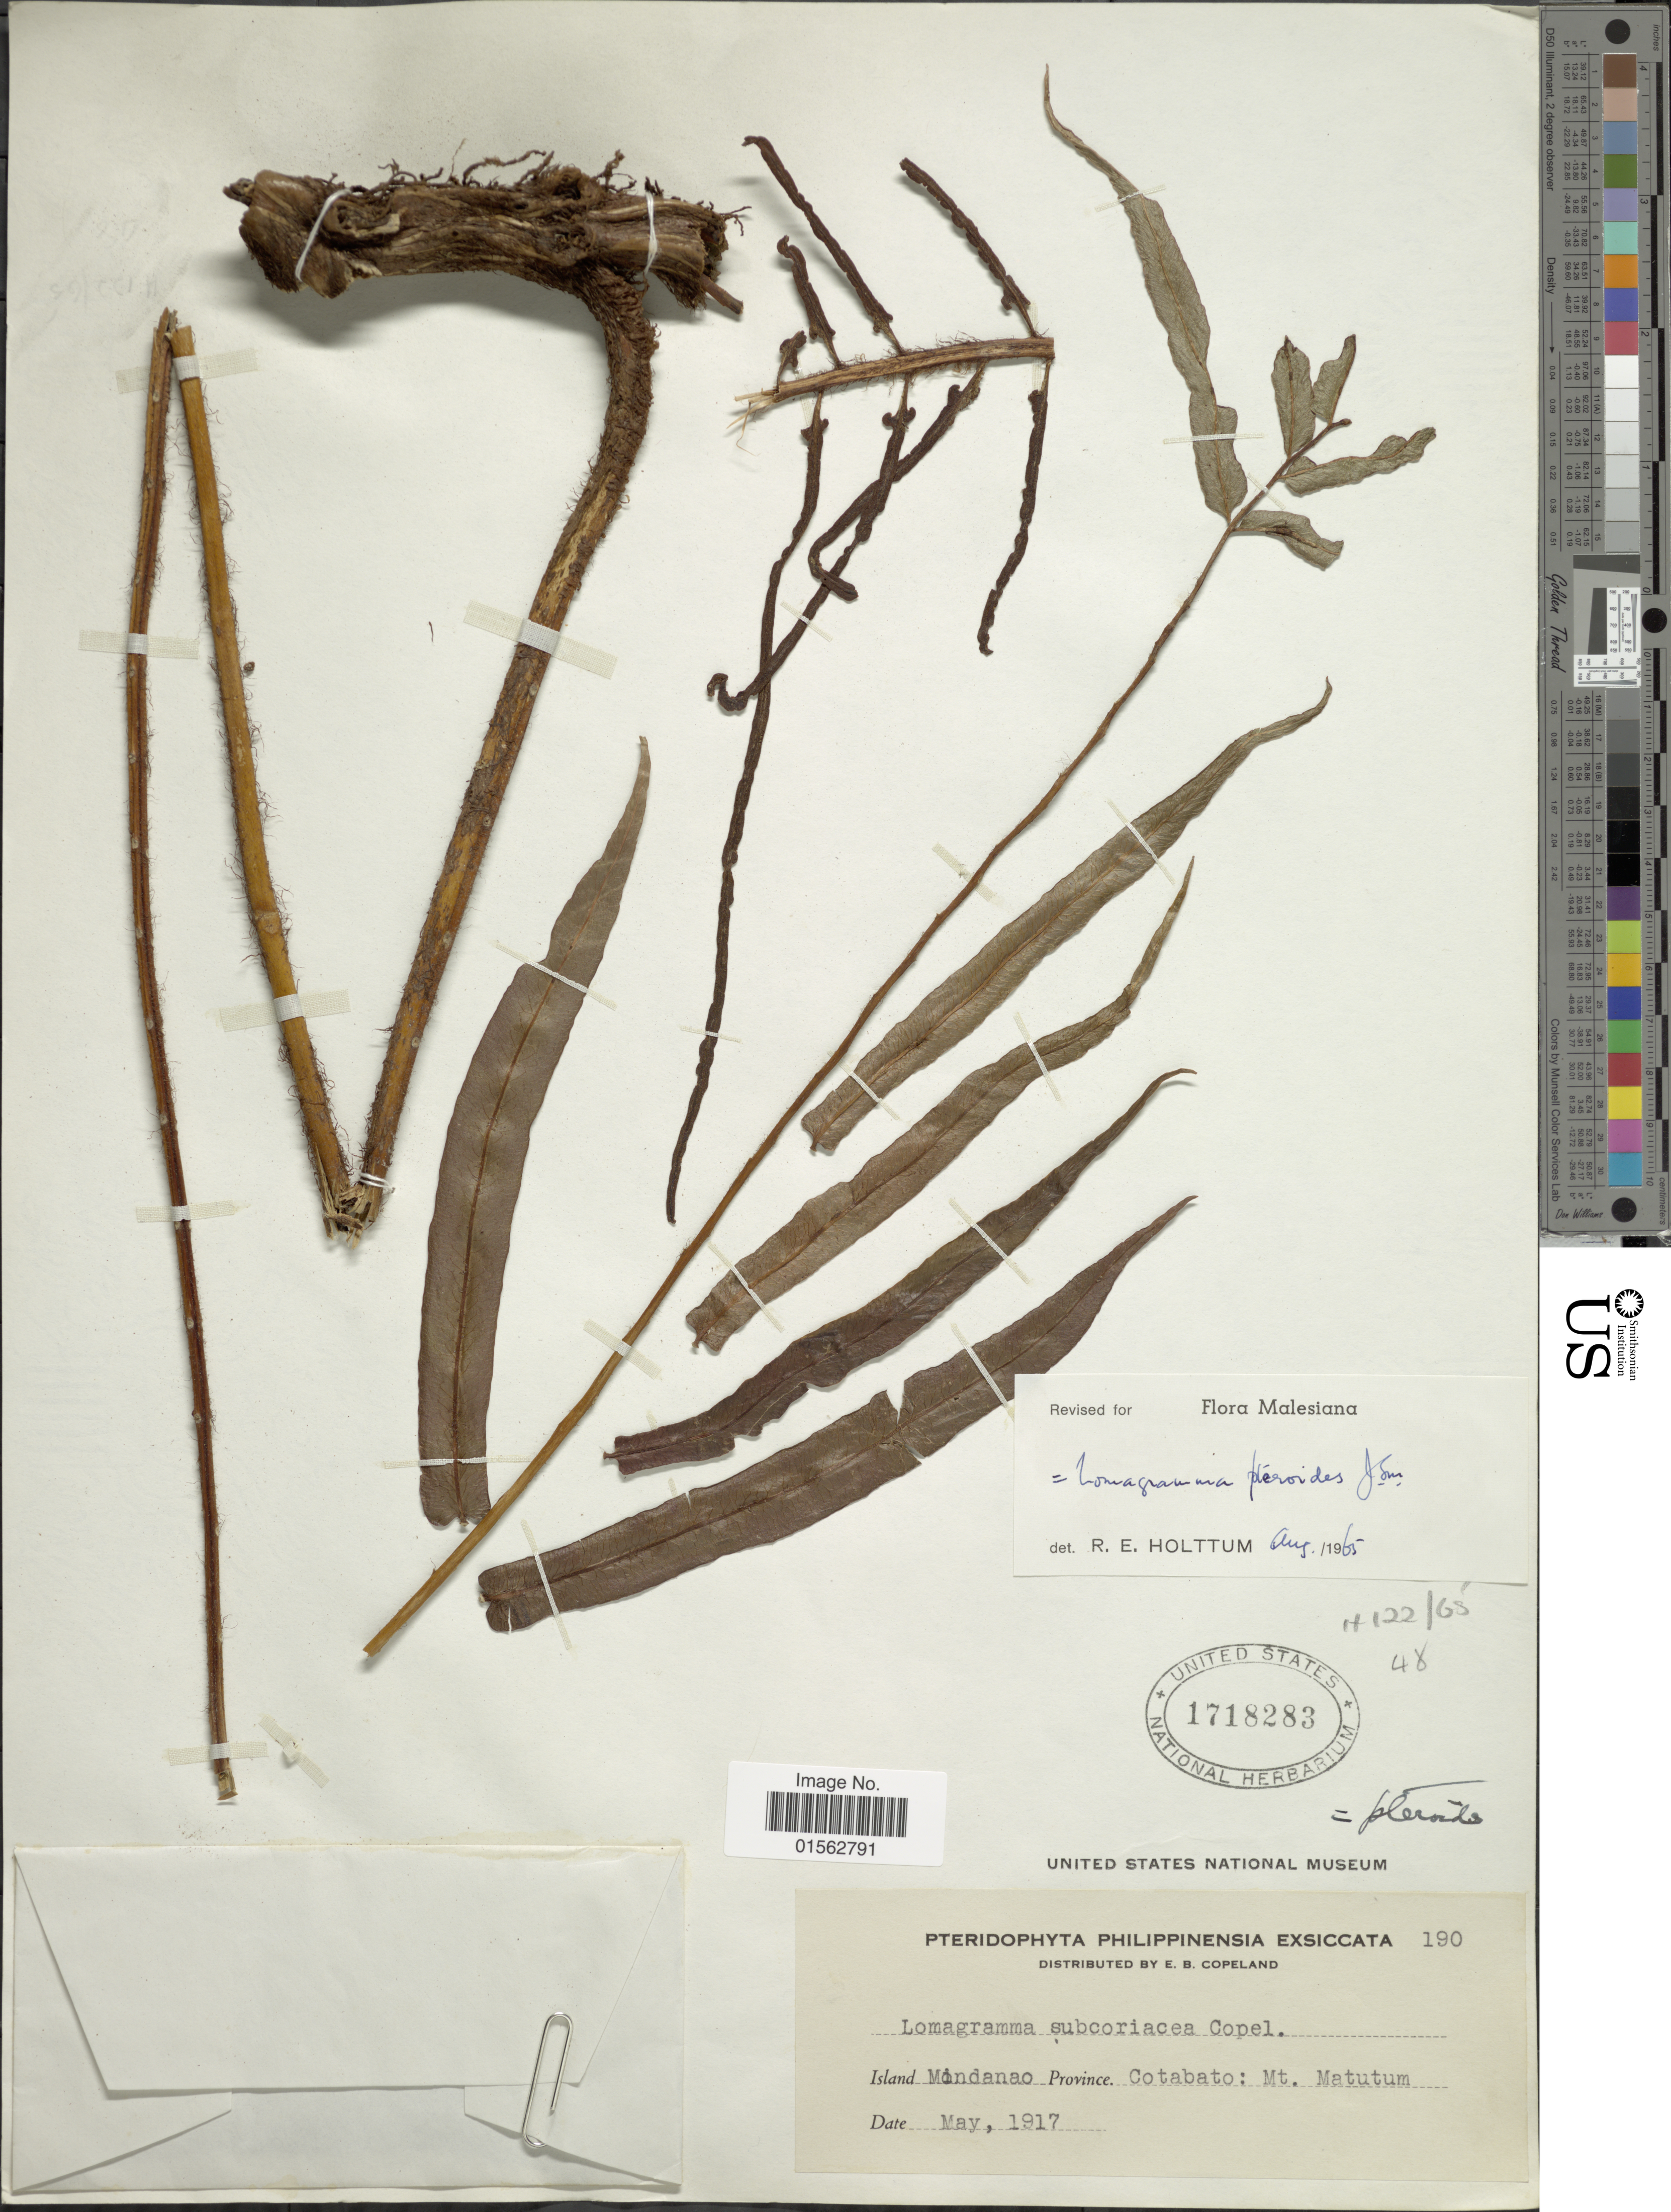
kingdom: Plantae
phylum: Tracheophyta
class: Polypodiopsida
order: Polypodiales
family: Dryopteridaceae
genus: Lomagramma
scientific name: Lomagramma pteroides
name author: J. Sm.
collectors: E. B. Copeland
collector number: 190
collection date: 1917-05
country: Philippines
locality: Island Mindanao, Province Cotabato: Mt. Matutum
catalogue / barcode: US 1718283